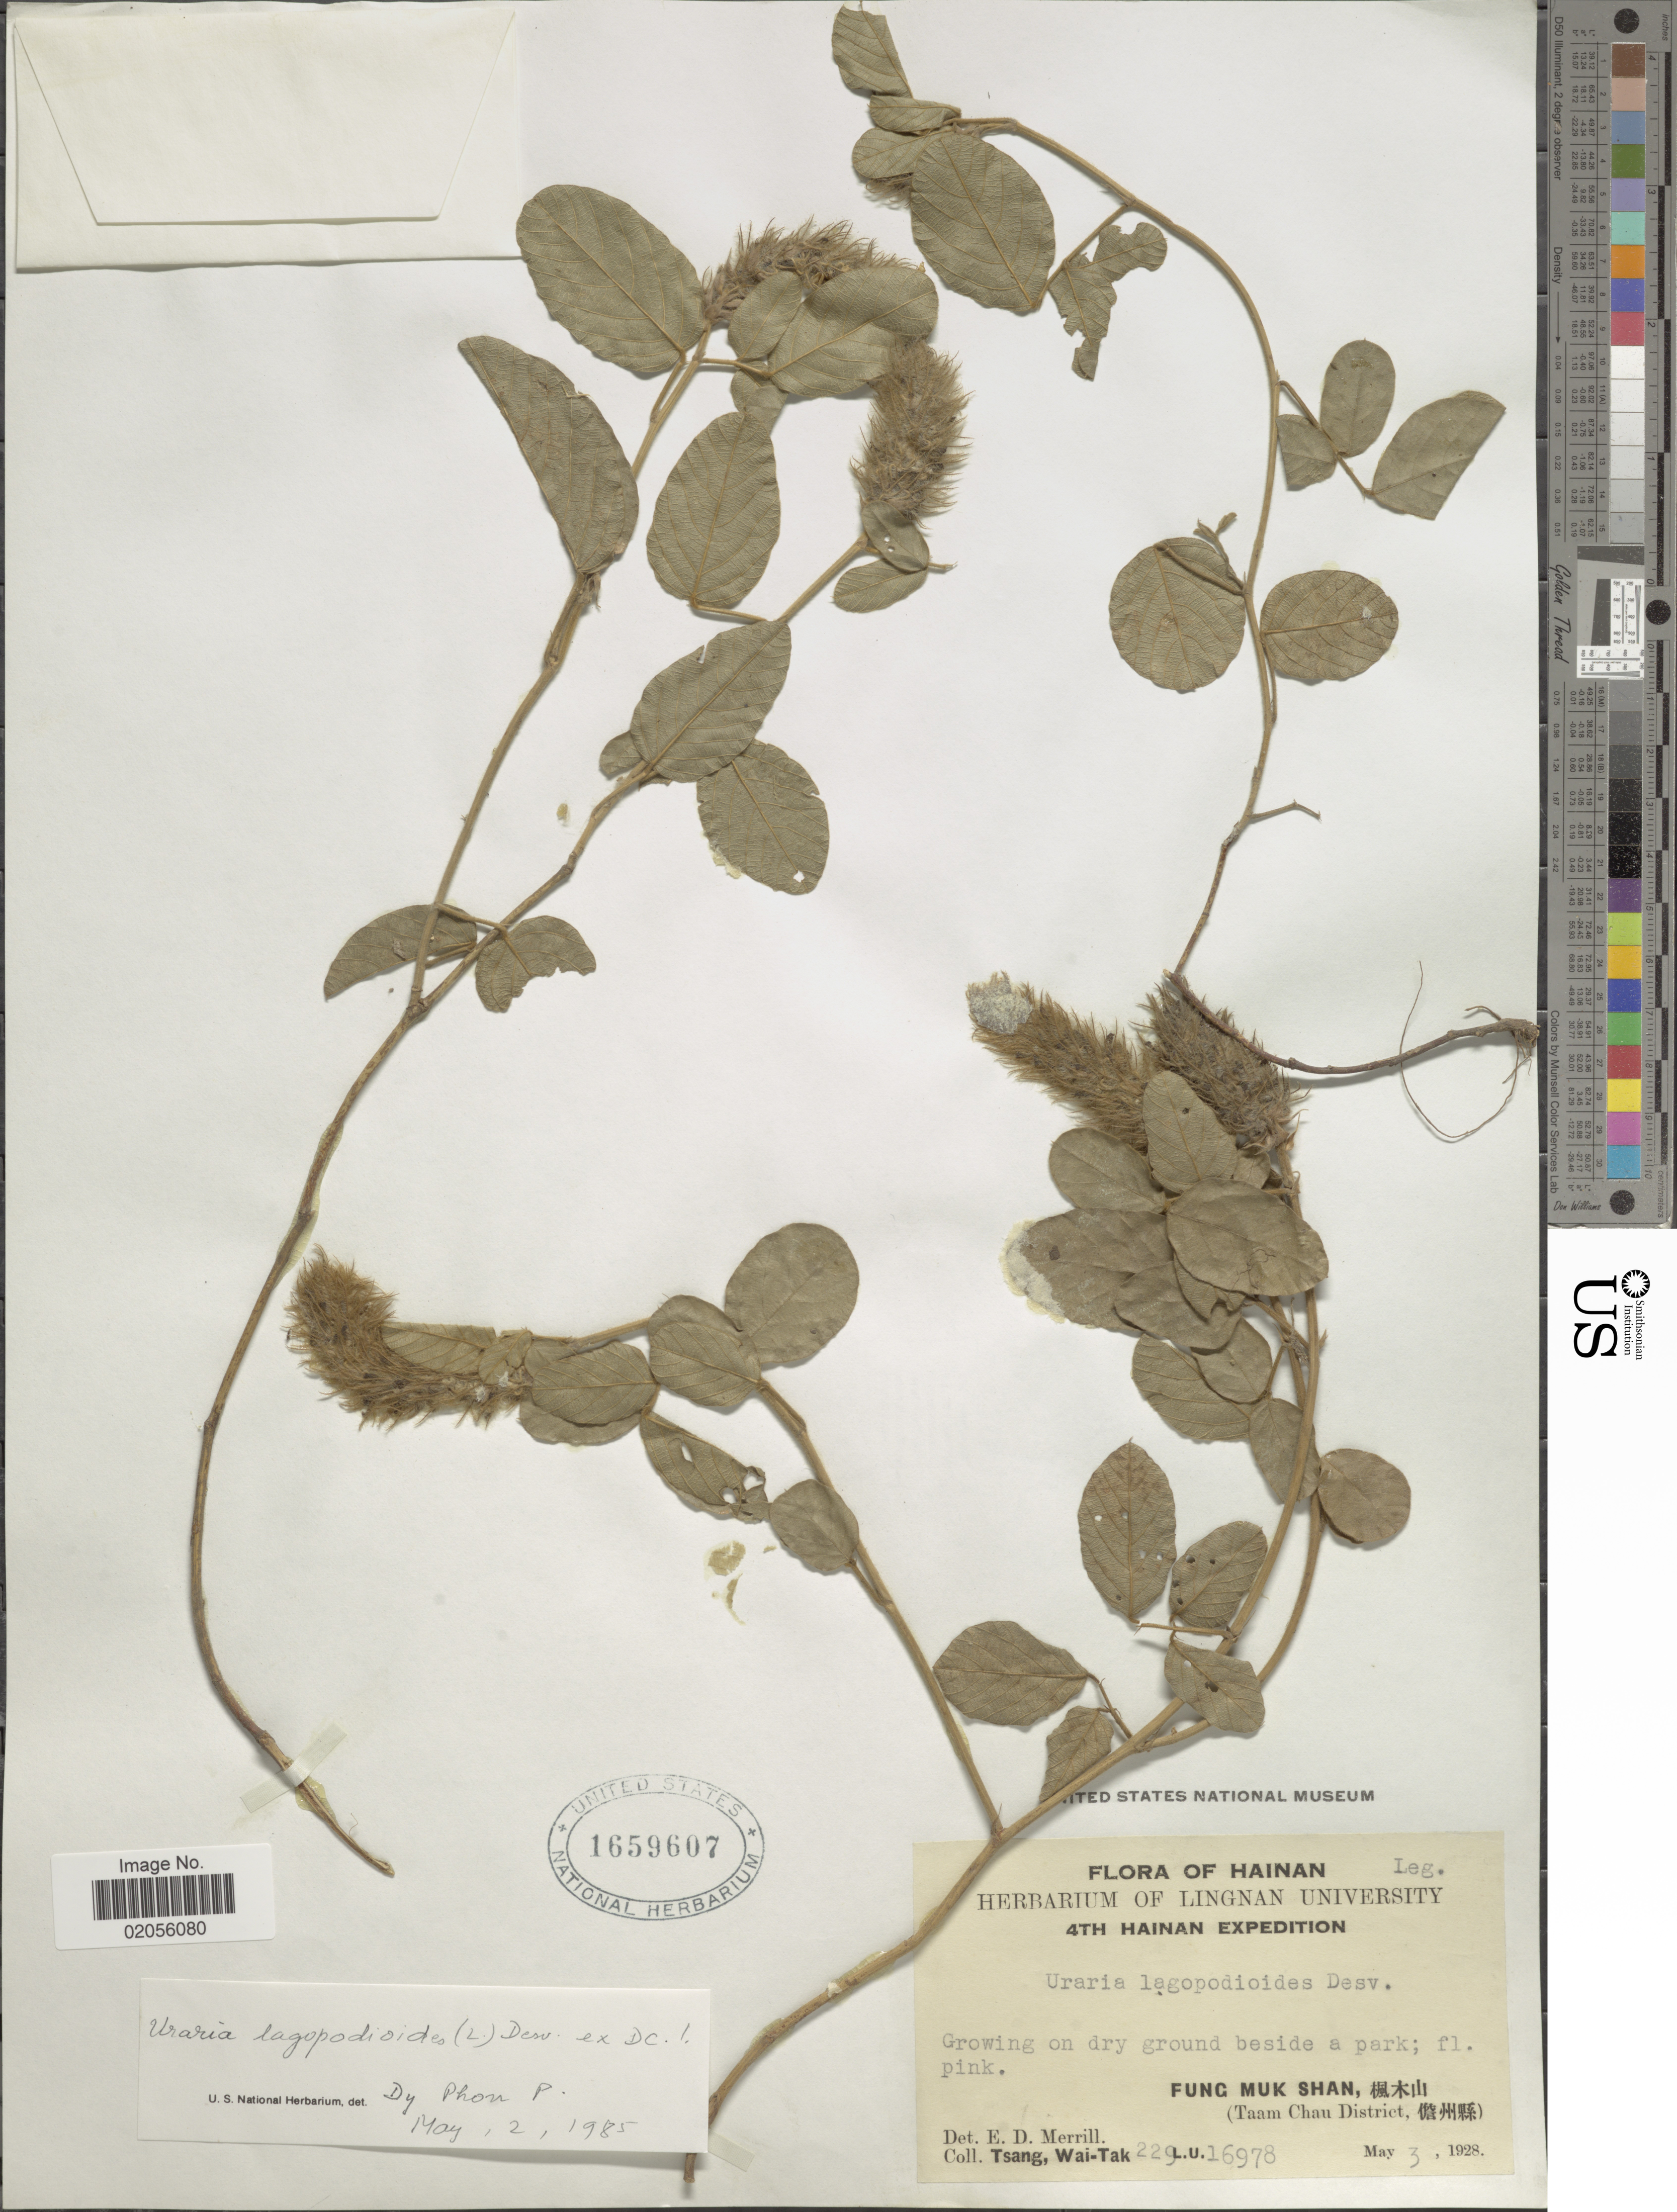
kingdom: Plantae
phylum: Tracheophyta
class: Magnoliopsida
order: Fabales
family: Fabaceae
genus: Uraria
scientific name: Uraria lagopodioides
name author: (L.) Desv. ex DC.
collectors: W. T. Tsang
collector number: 229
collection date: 1928-05-03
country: China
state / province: Hainan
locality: Fung Muk Shan (Taam Chau District)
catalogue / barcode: US 1659607